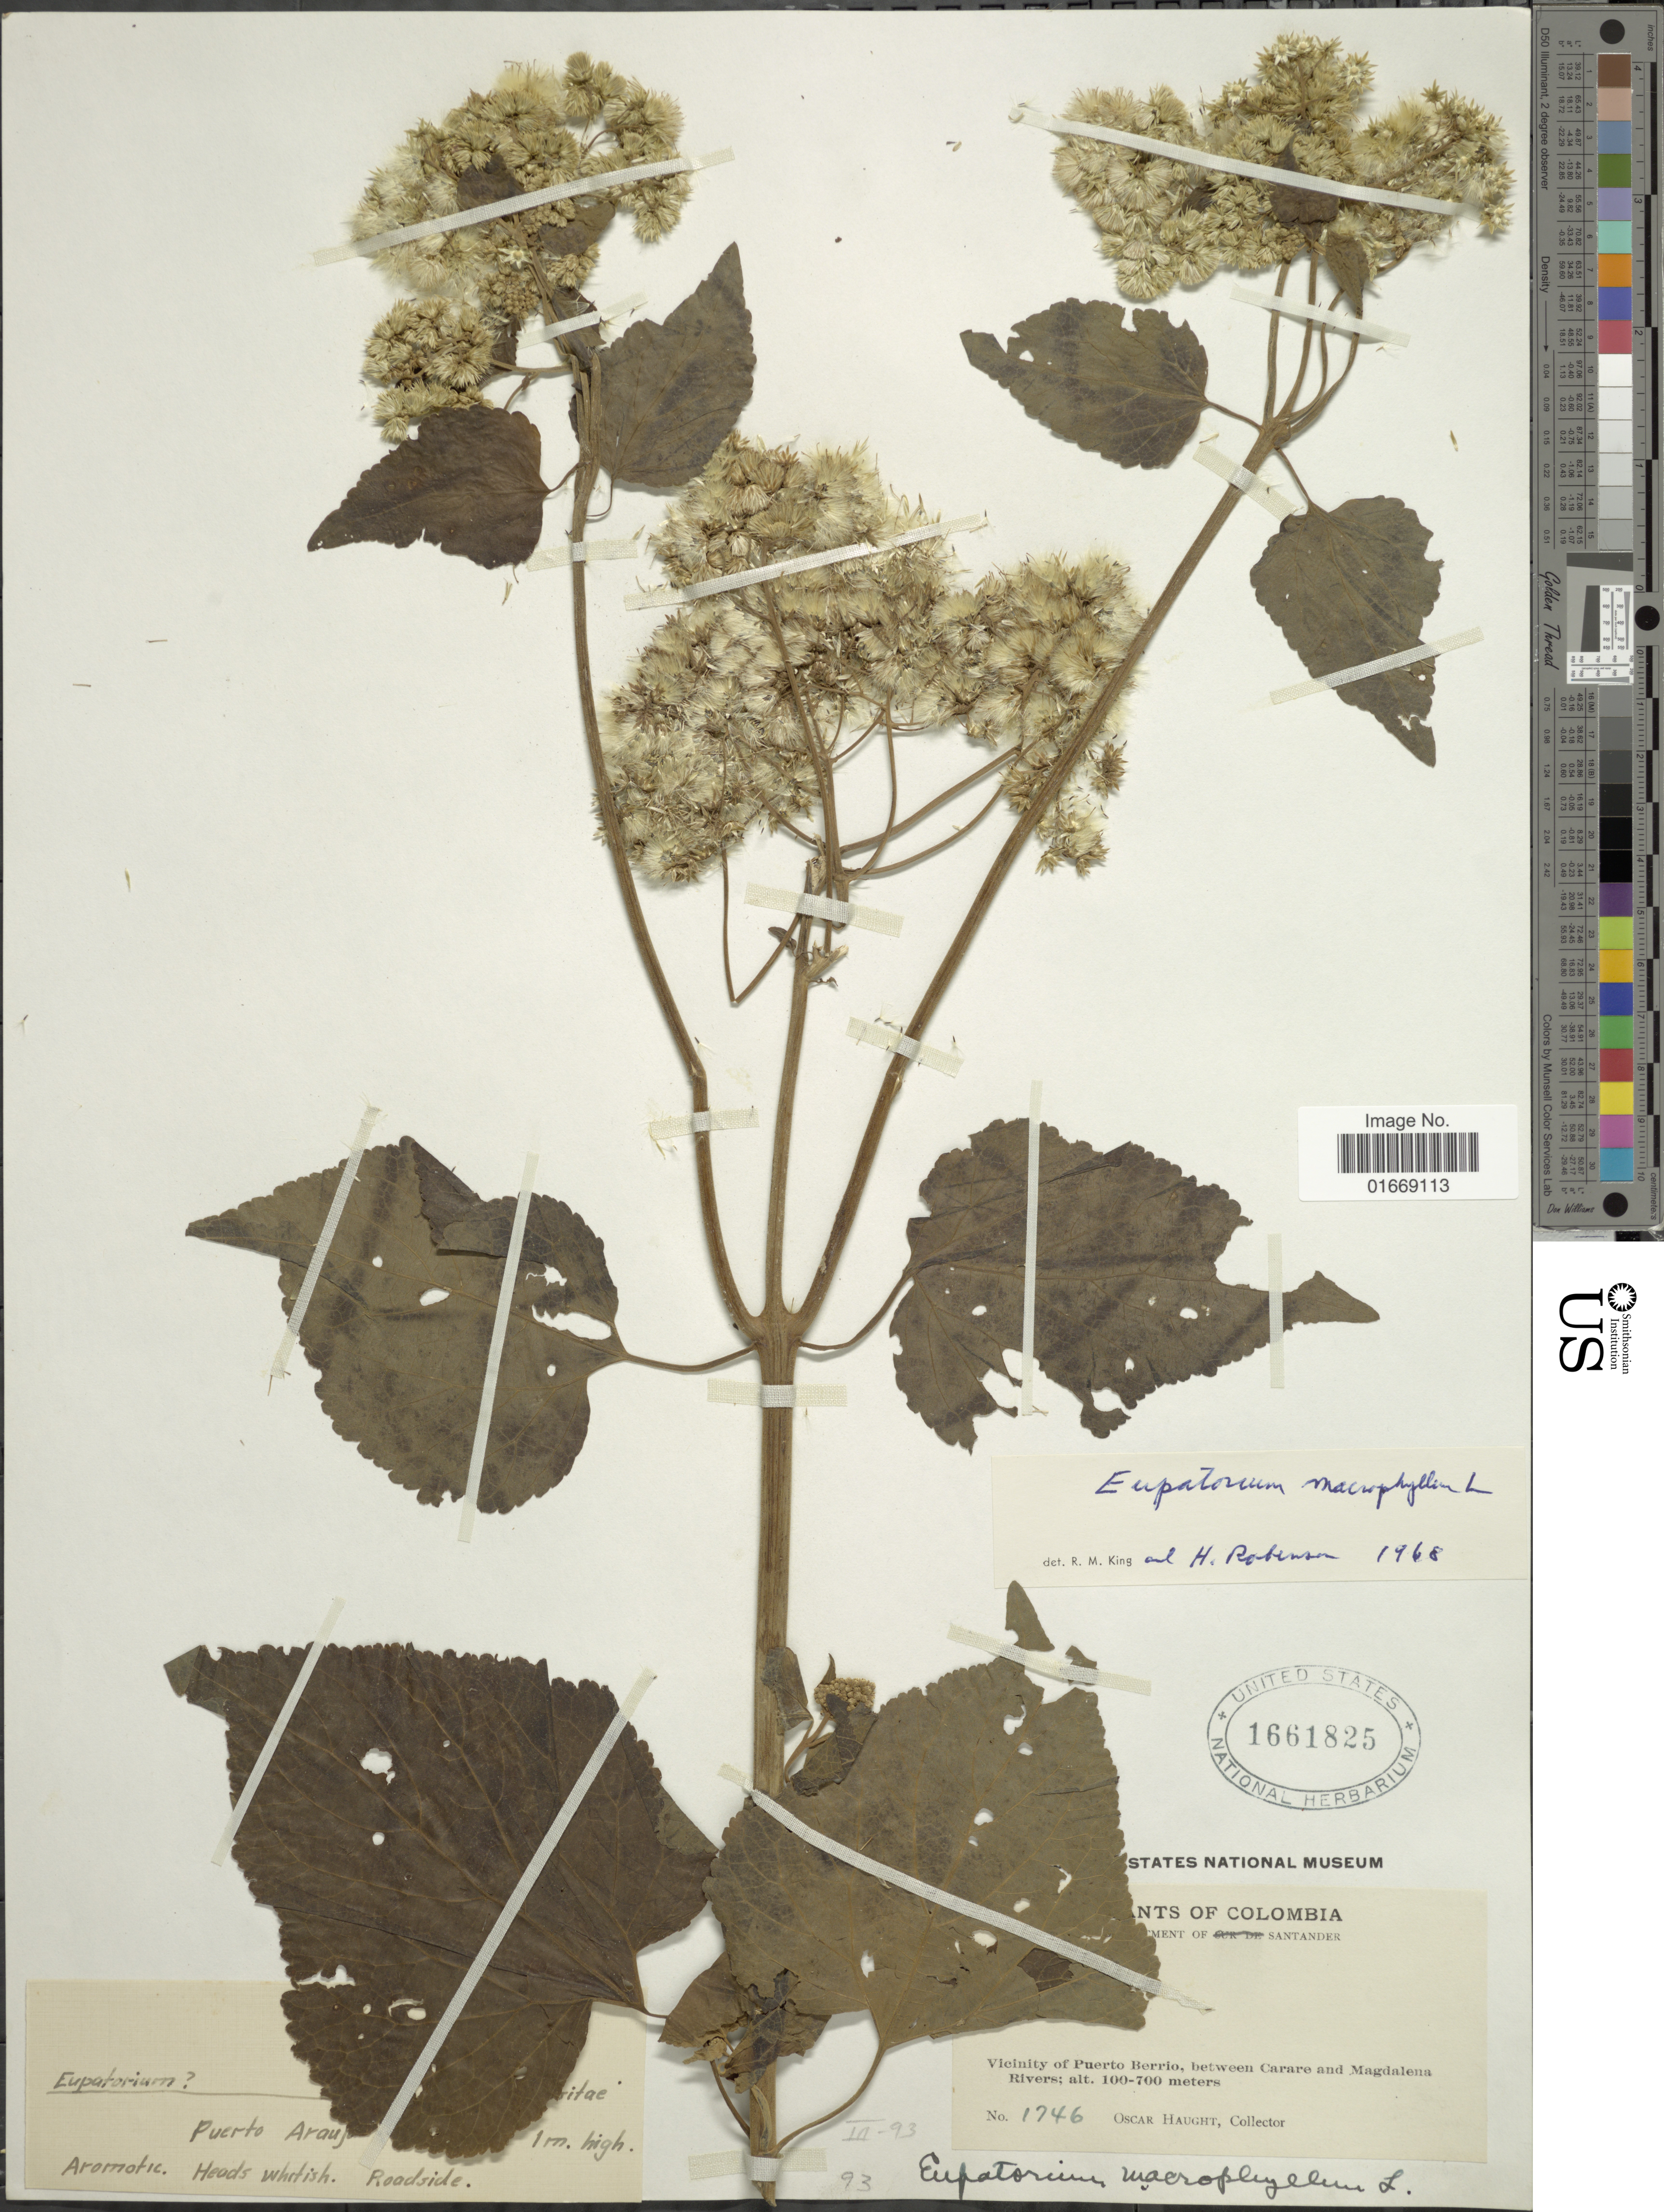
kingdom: Plantae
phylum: Tracheophyta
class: Magnoliopsida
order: Asterales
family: Asteraceae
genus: Hebeclinium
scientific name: Hebeclinium macrophyllum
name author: (L.) DC.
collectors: O. Haught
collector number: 1746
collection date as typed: Transcribed d/m/y: /3/93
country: Colombia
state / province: Santander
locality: Vicinity of Puerto Berrio, between Carare and Magdalena Rivers, Puerto Arauj [illegible text]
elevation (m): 100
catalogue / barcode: US 1661825